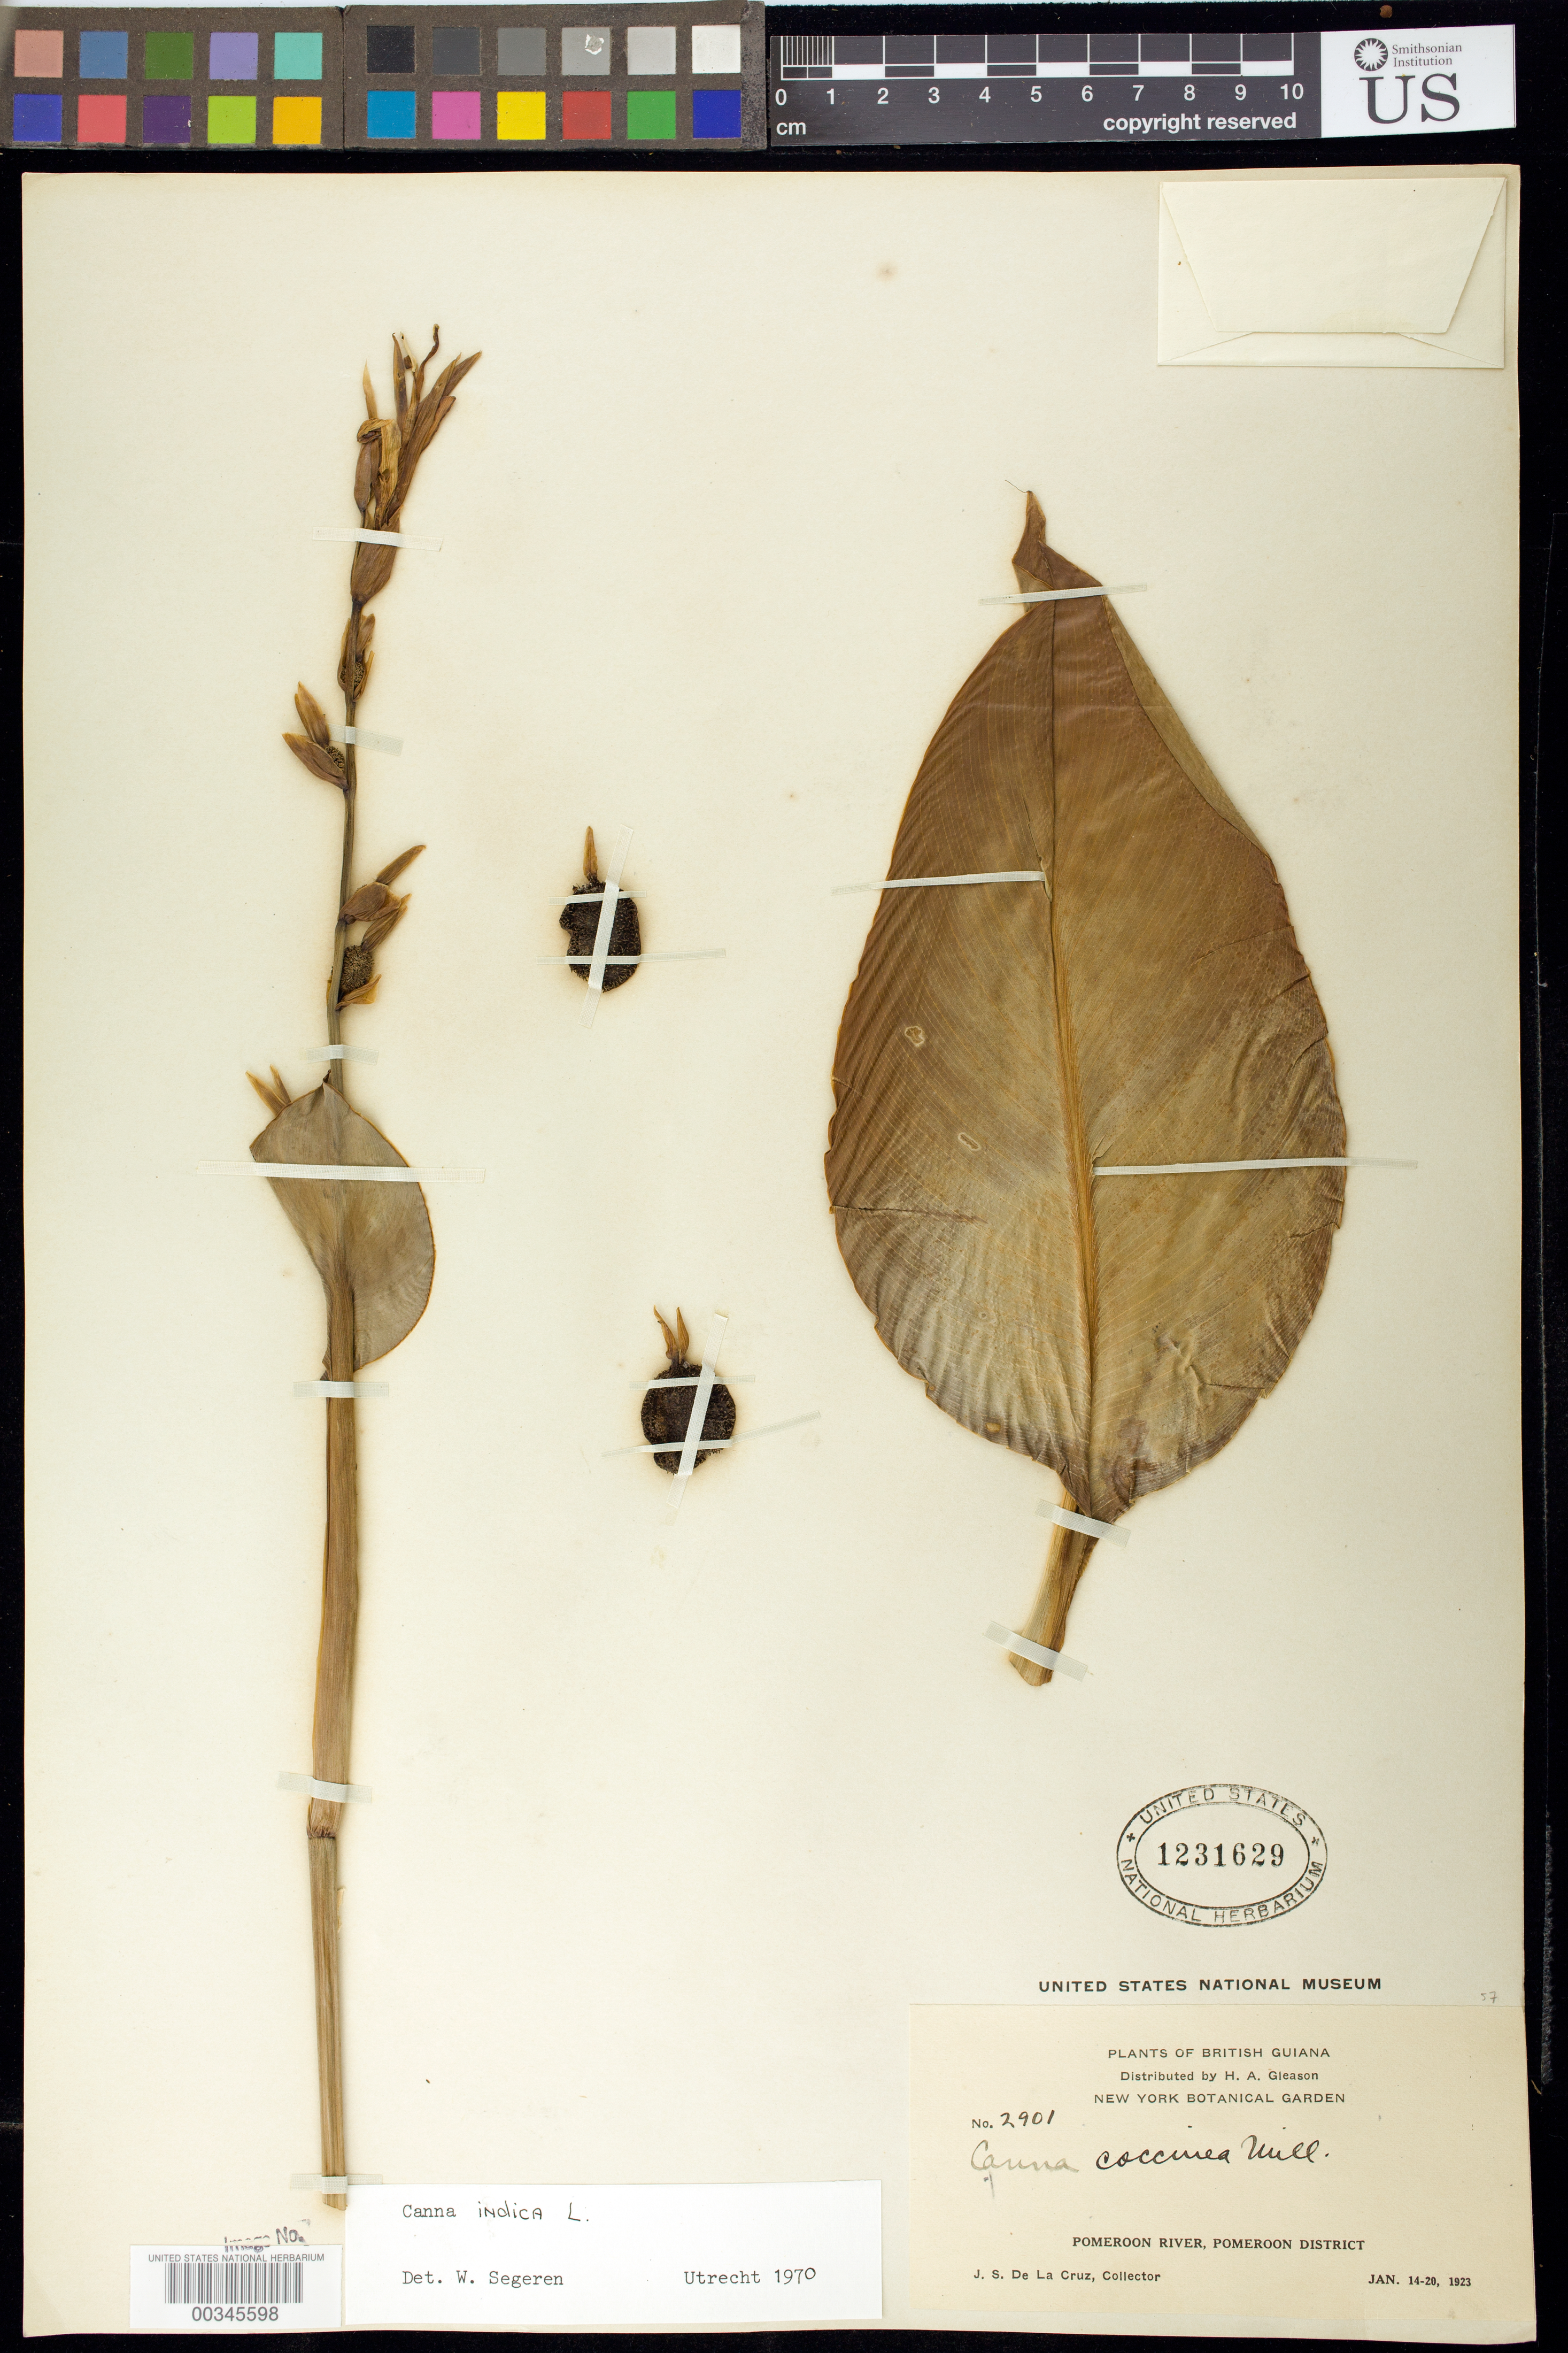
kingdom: Plantae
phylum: Tracheophyta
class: Liliopsida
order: Zingiberales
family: Cannaceae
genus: Canna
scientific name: Canna indica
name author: L.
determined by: Segeren, W.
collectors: J. S. de la Cruz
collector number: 2901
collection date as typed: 14 Jan 1923 to 20 Jan 1923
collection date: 1923-01-14/1923-01-20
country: Guyana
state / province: Pomeroon-Supenaam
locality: Pomeroon river, pomeroon dist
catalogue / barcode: US 1231629